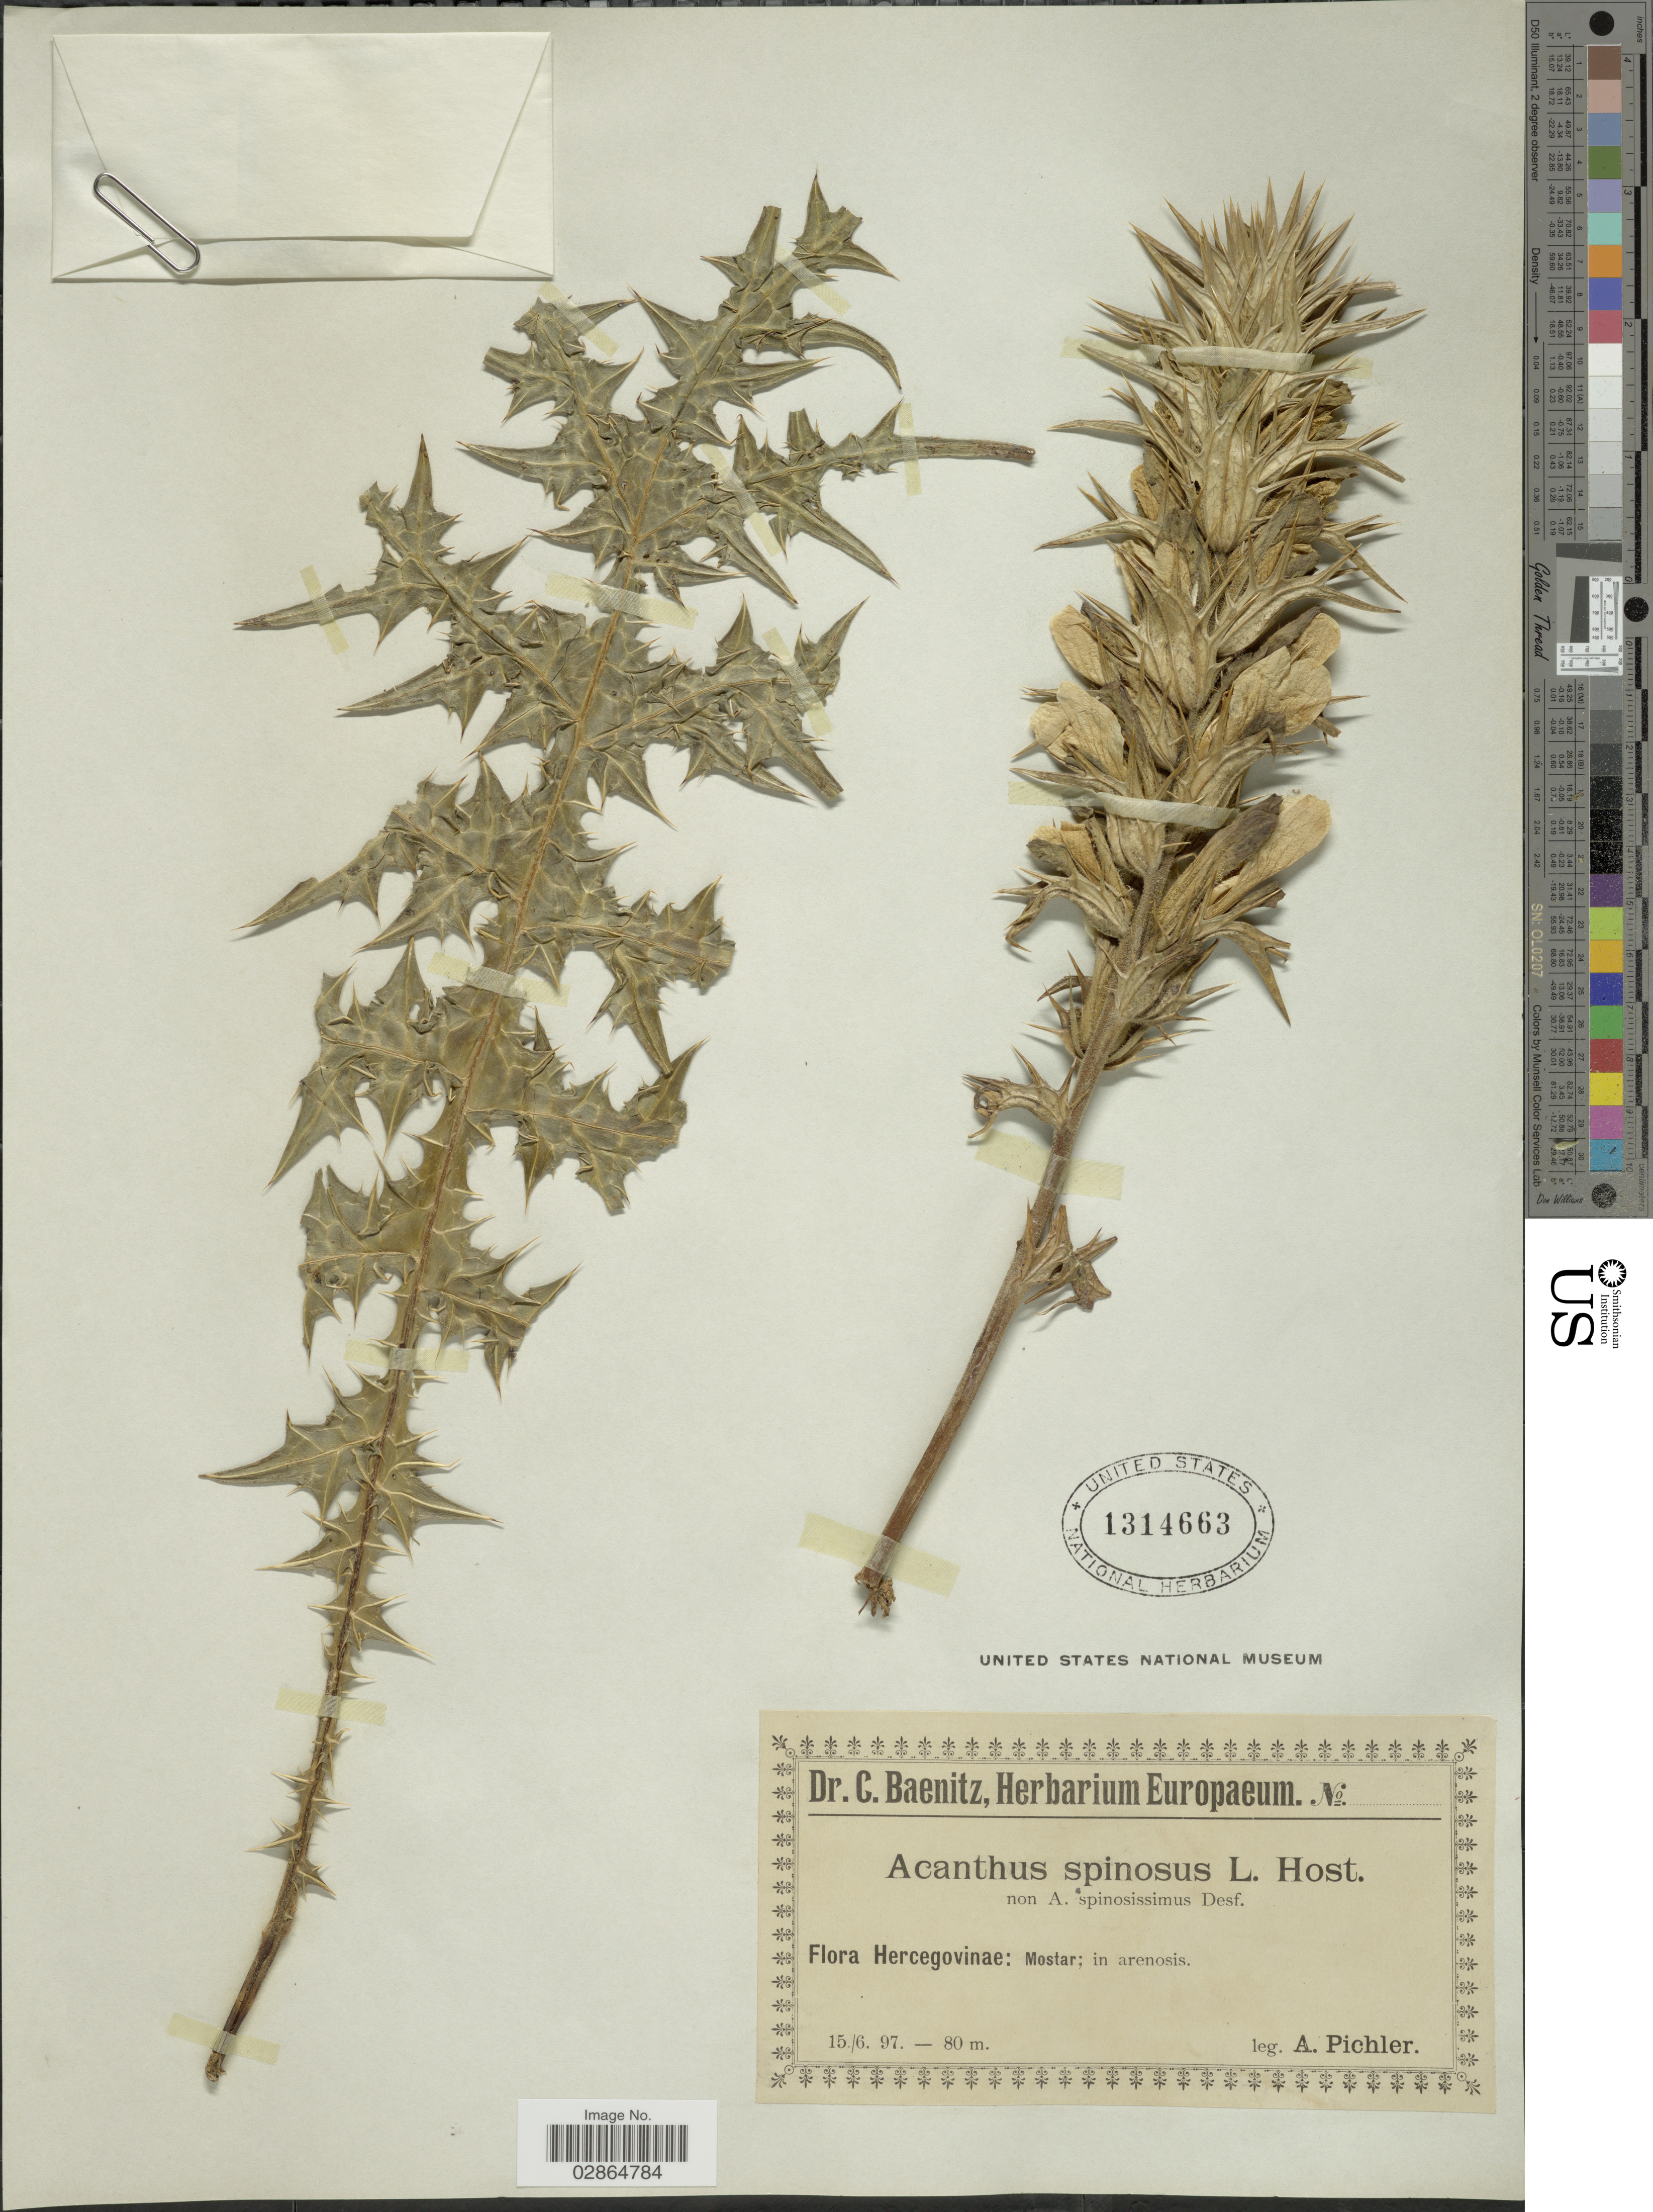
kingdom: Plantae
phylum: Tracheophyta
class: Magnoliopsida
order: Lamiales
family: Acanthaceae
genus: Acanthus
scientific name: Acanthus spinosus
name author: L.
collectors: A. Pichler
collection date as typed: Transcribed d/m/y: 15/6/97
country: Bosnia and Herzegovina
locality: Hercegovinae: Mostar; in arenosis.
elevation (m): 80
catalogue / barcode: US 1314663